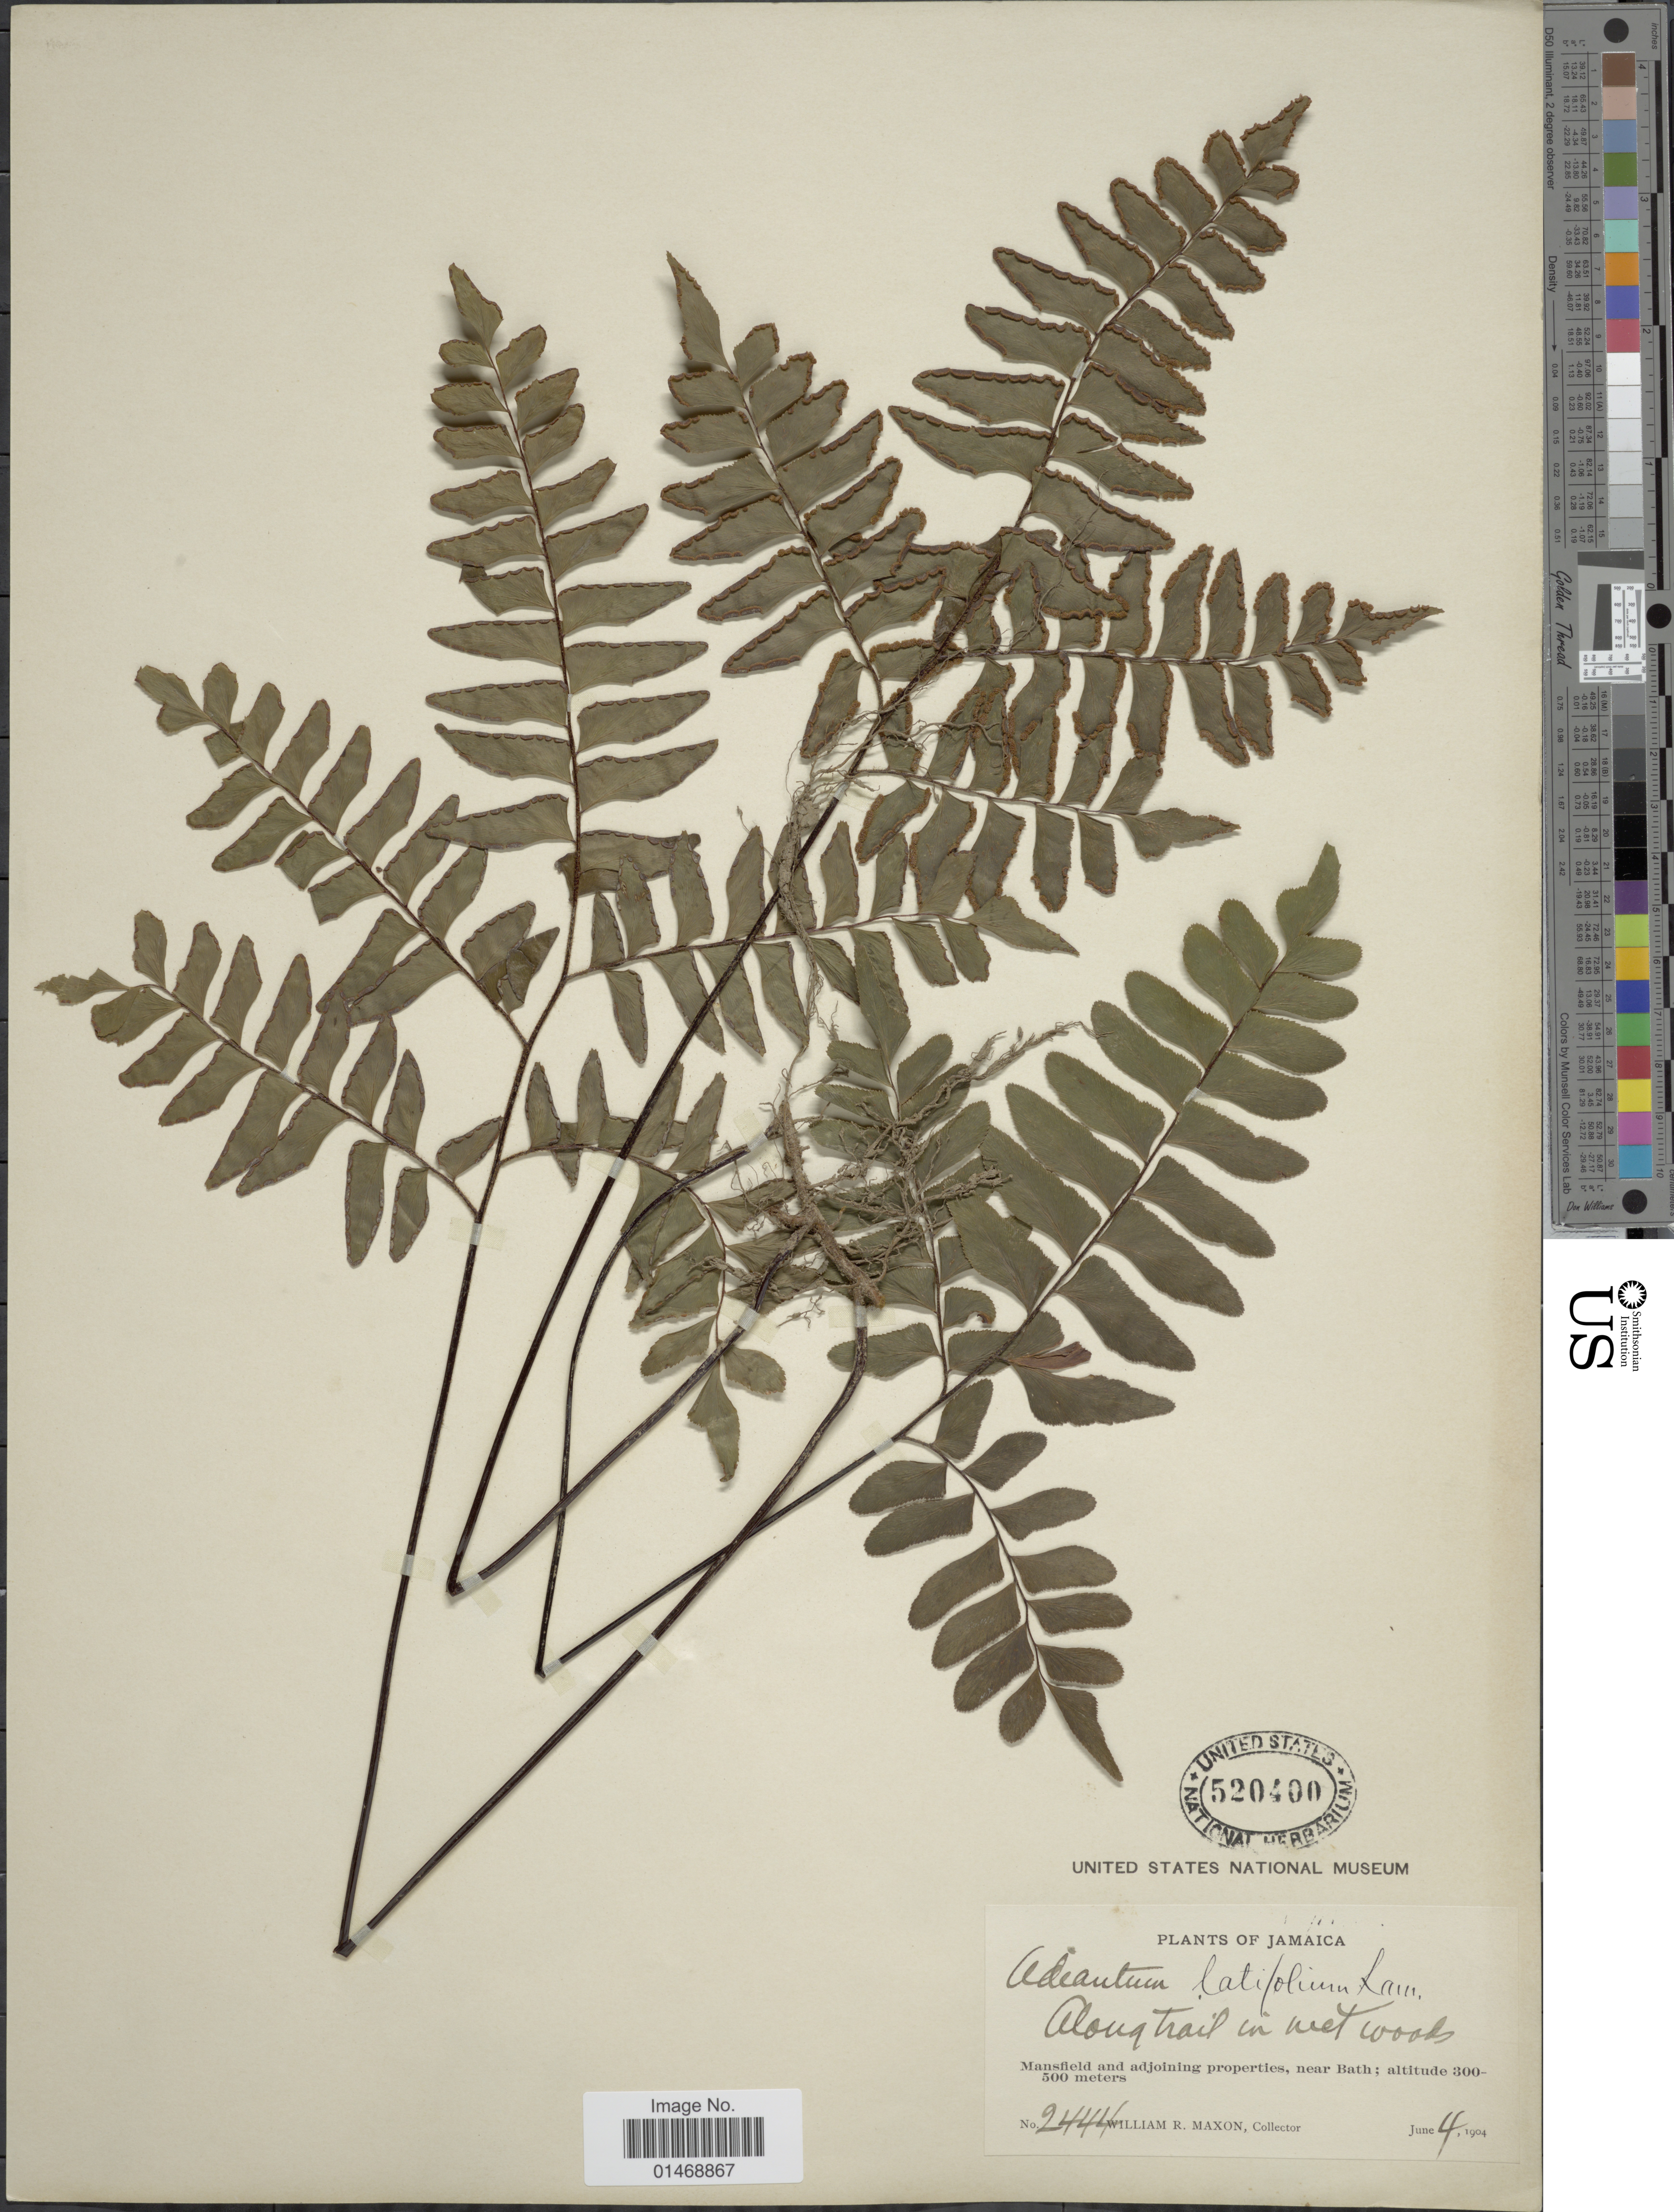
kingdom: Plantae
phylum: Tracheophyta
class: Polypodiopsida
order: Polypodiales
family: Pteridaceae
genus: Adiantum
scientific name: Adiantum latifolium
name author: Lam.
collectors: W. R. Maxon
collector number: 2444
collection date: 1904-06-04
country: Jamaica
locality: Mansfields and adjoining properties, near Bath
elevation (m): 300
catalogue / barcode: US 520400